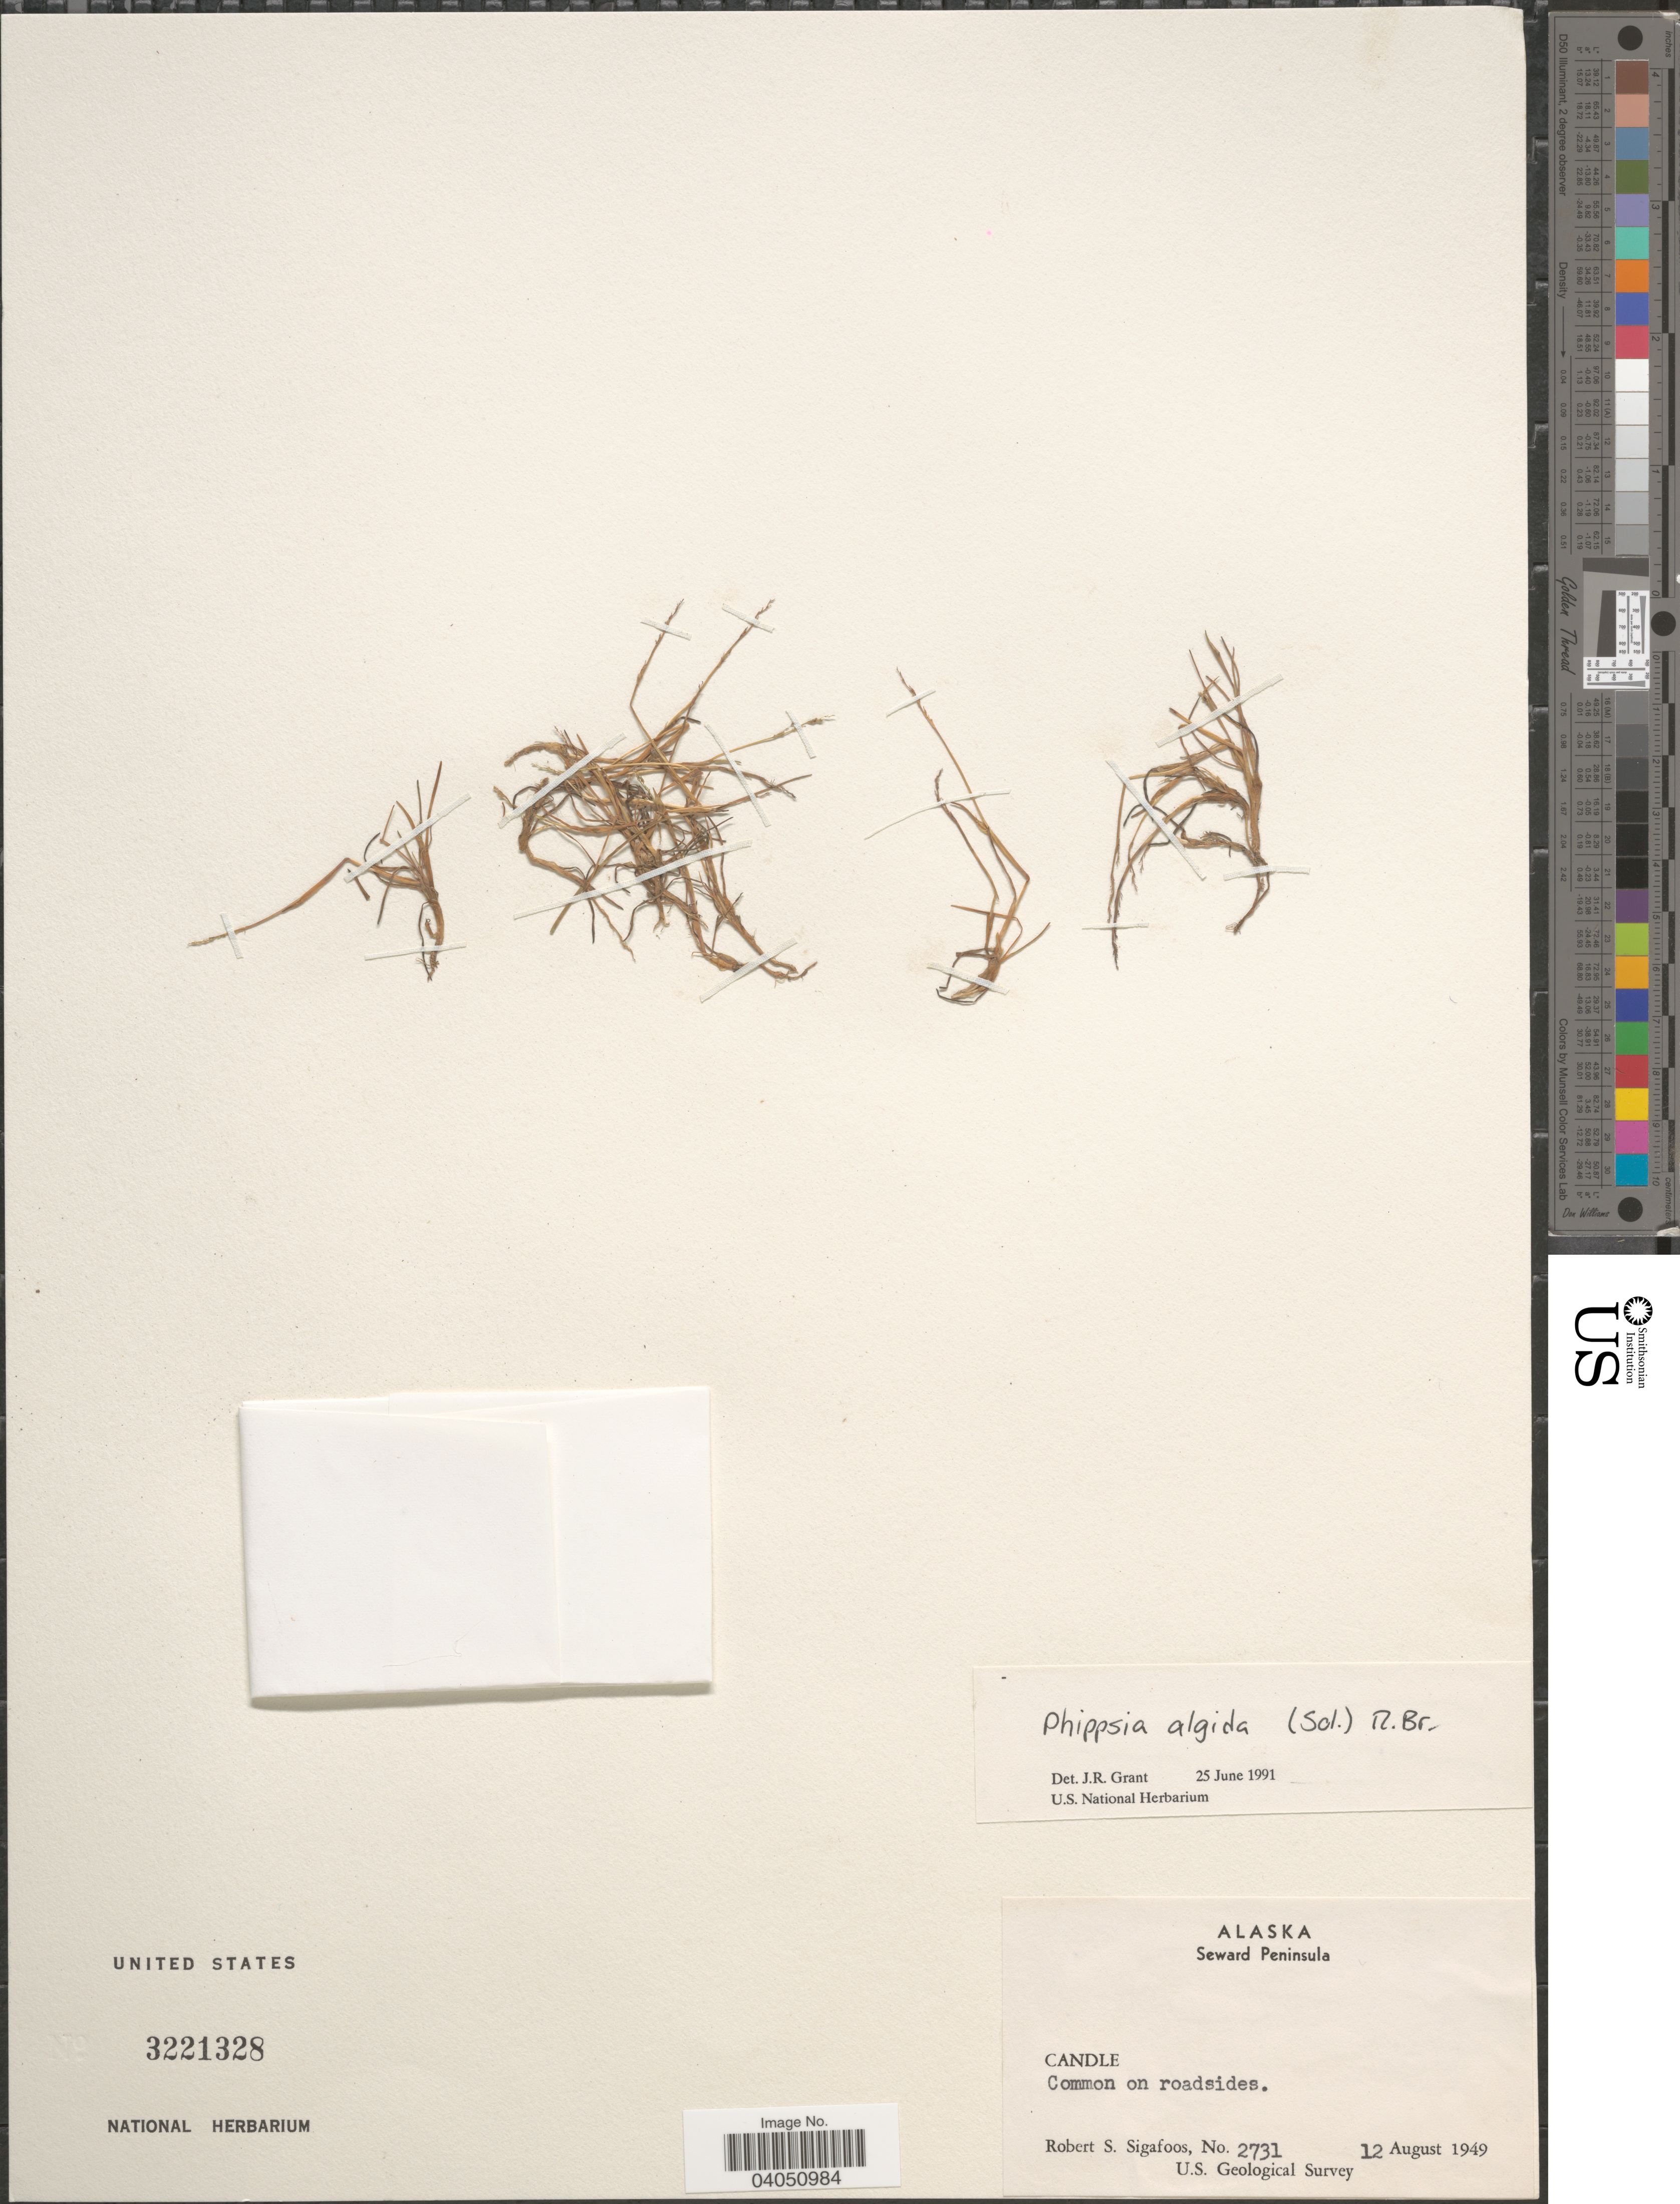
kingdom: Plantae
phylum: Tracheophyta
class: Liliopsida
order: Poales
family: Poaceae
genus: Phippsia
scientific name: Phippsia algida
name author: (Sol.) R. Br.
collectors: R. Sigafoos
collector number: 2731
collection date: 1949-08-12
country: United States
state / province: Alaska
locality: Seward Peninsula. Candle.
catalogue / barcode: US 3221328